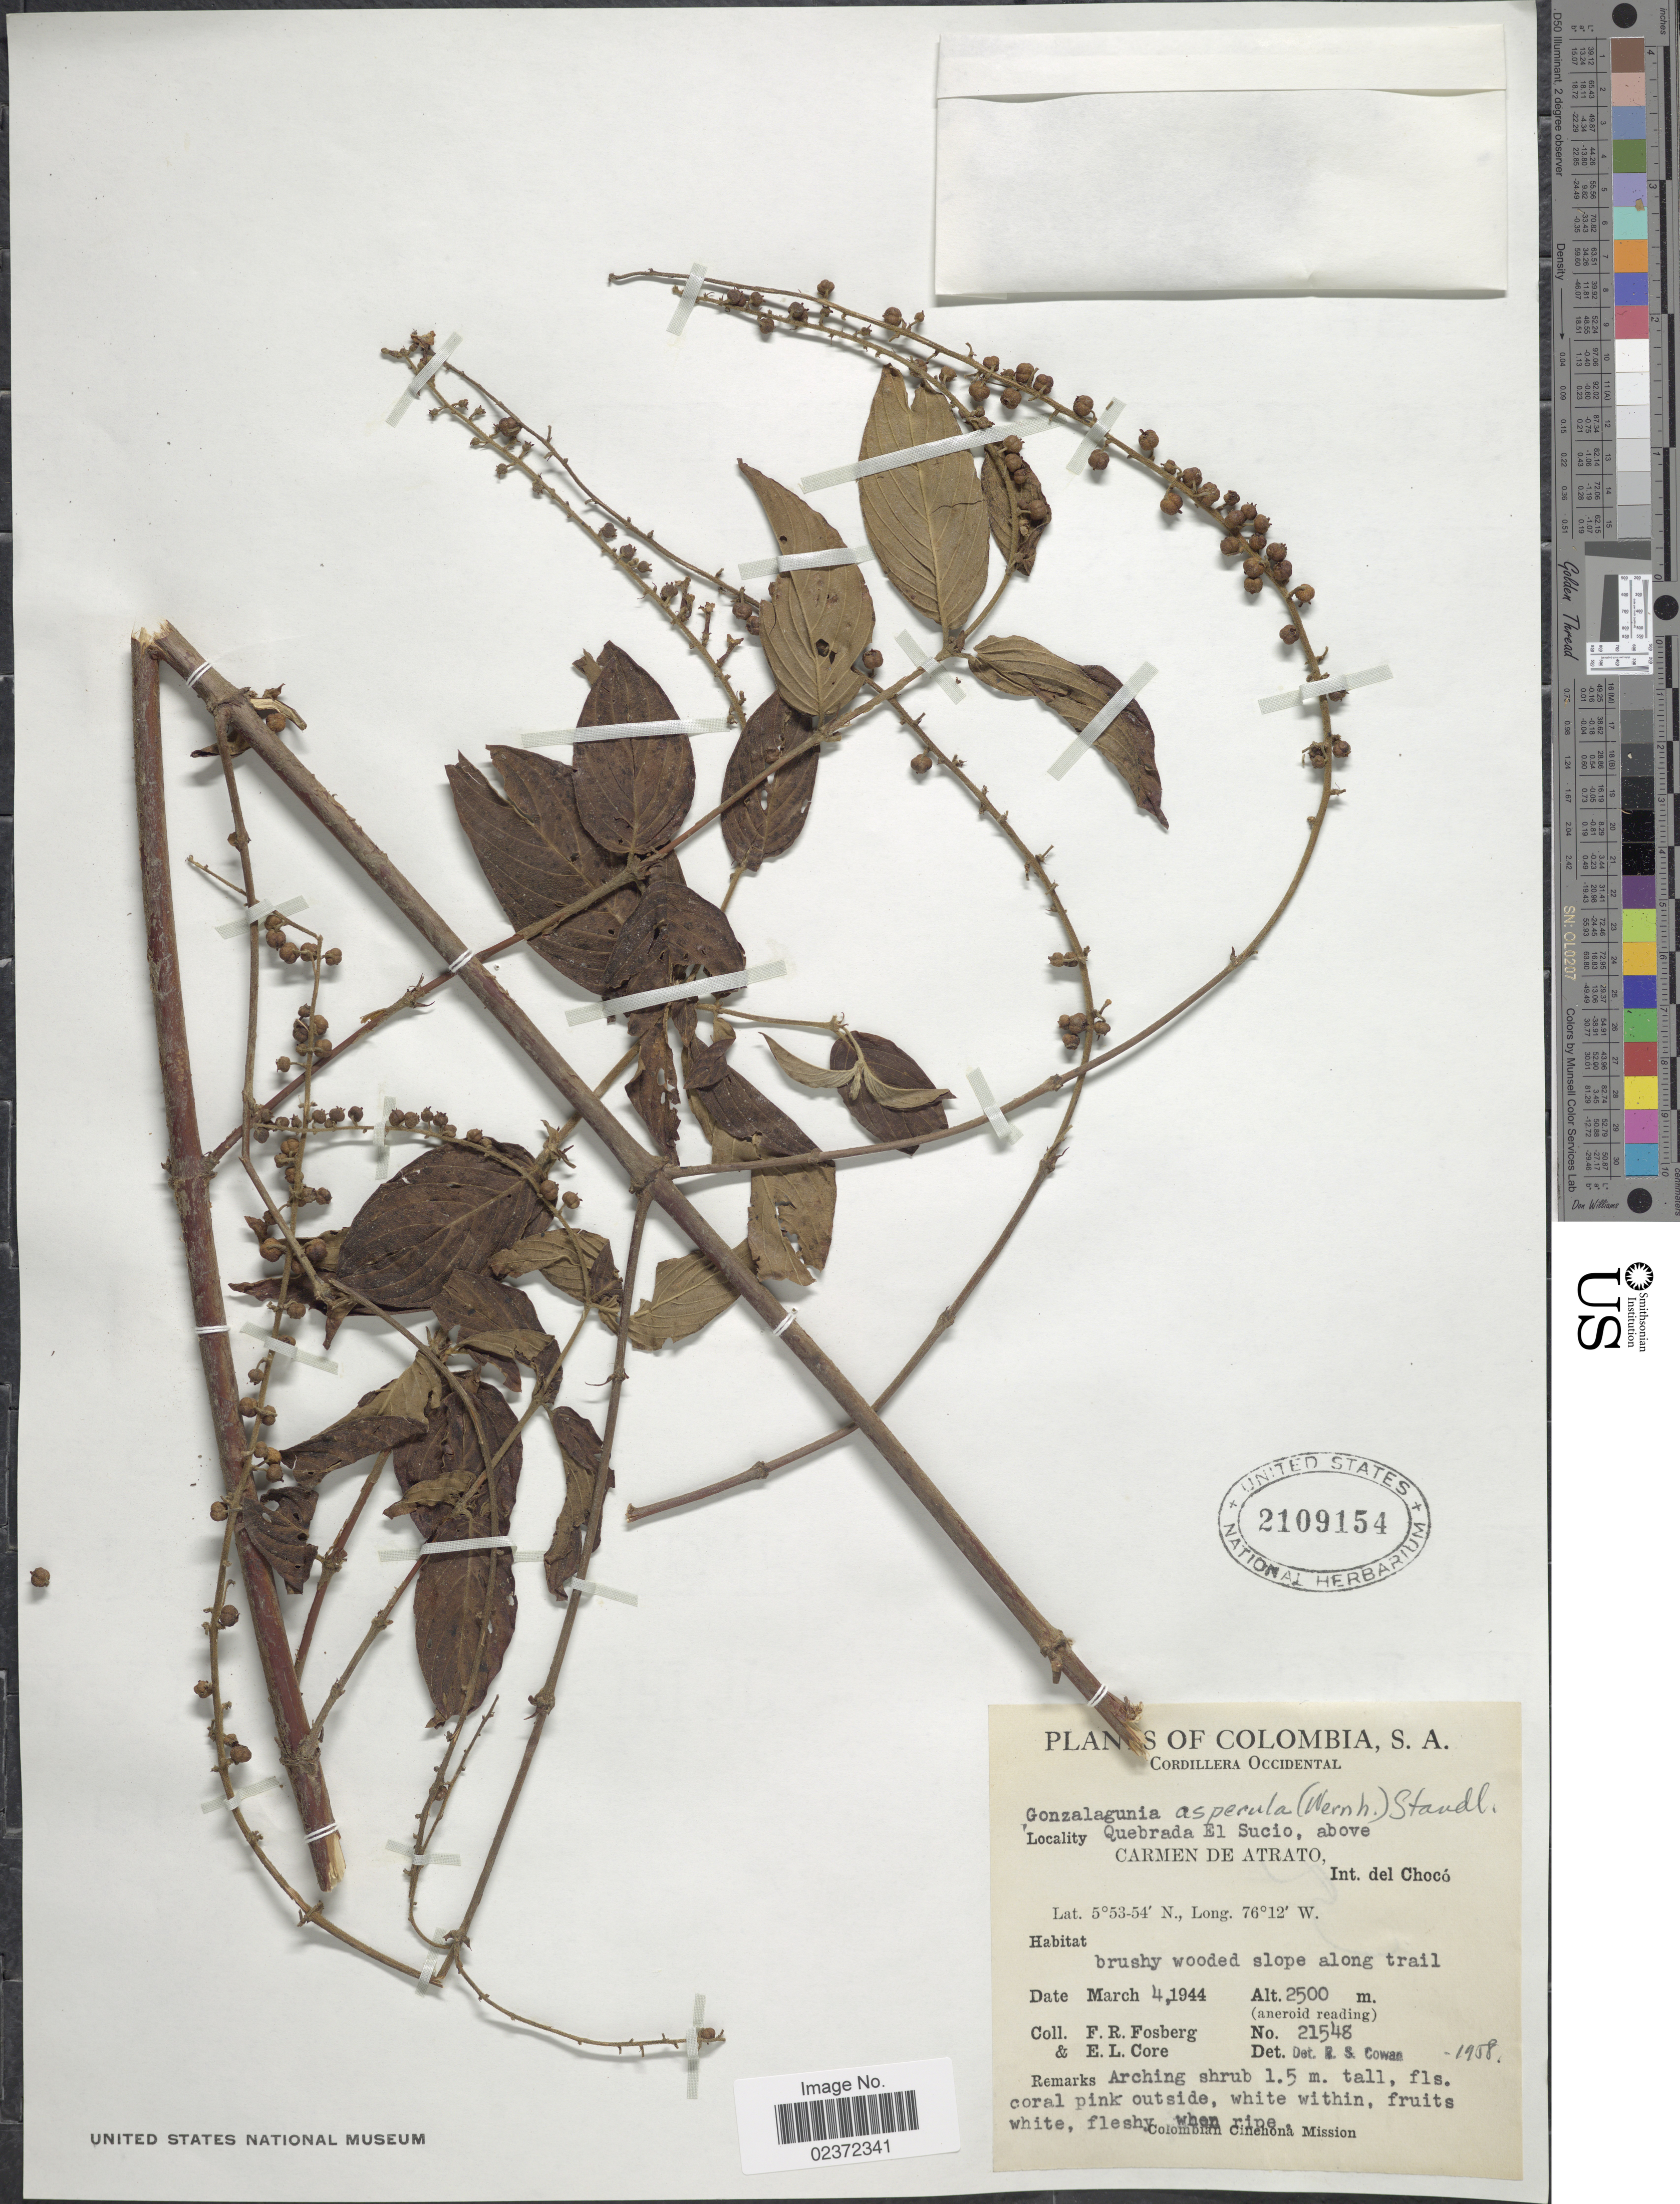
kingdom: Plantae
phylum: Tracheophyta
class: Magnoliopsida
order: Gentianales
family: Rubiaceae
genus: Gonzalagunia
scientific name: Gonzalagunia asperula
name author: (Wernham) Standl.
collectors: F. R. Fosberg & E. L. Core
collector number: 21548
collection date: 1944-03-04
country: Colombia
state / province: Chocó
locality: Cordillera Occidental, Quebrdad El Sucio, above Carmen De Atrato, Int. del Choco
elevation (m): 2500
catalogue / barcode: US 2109154